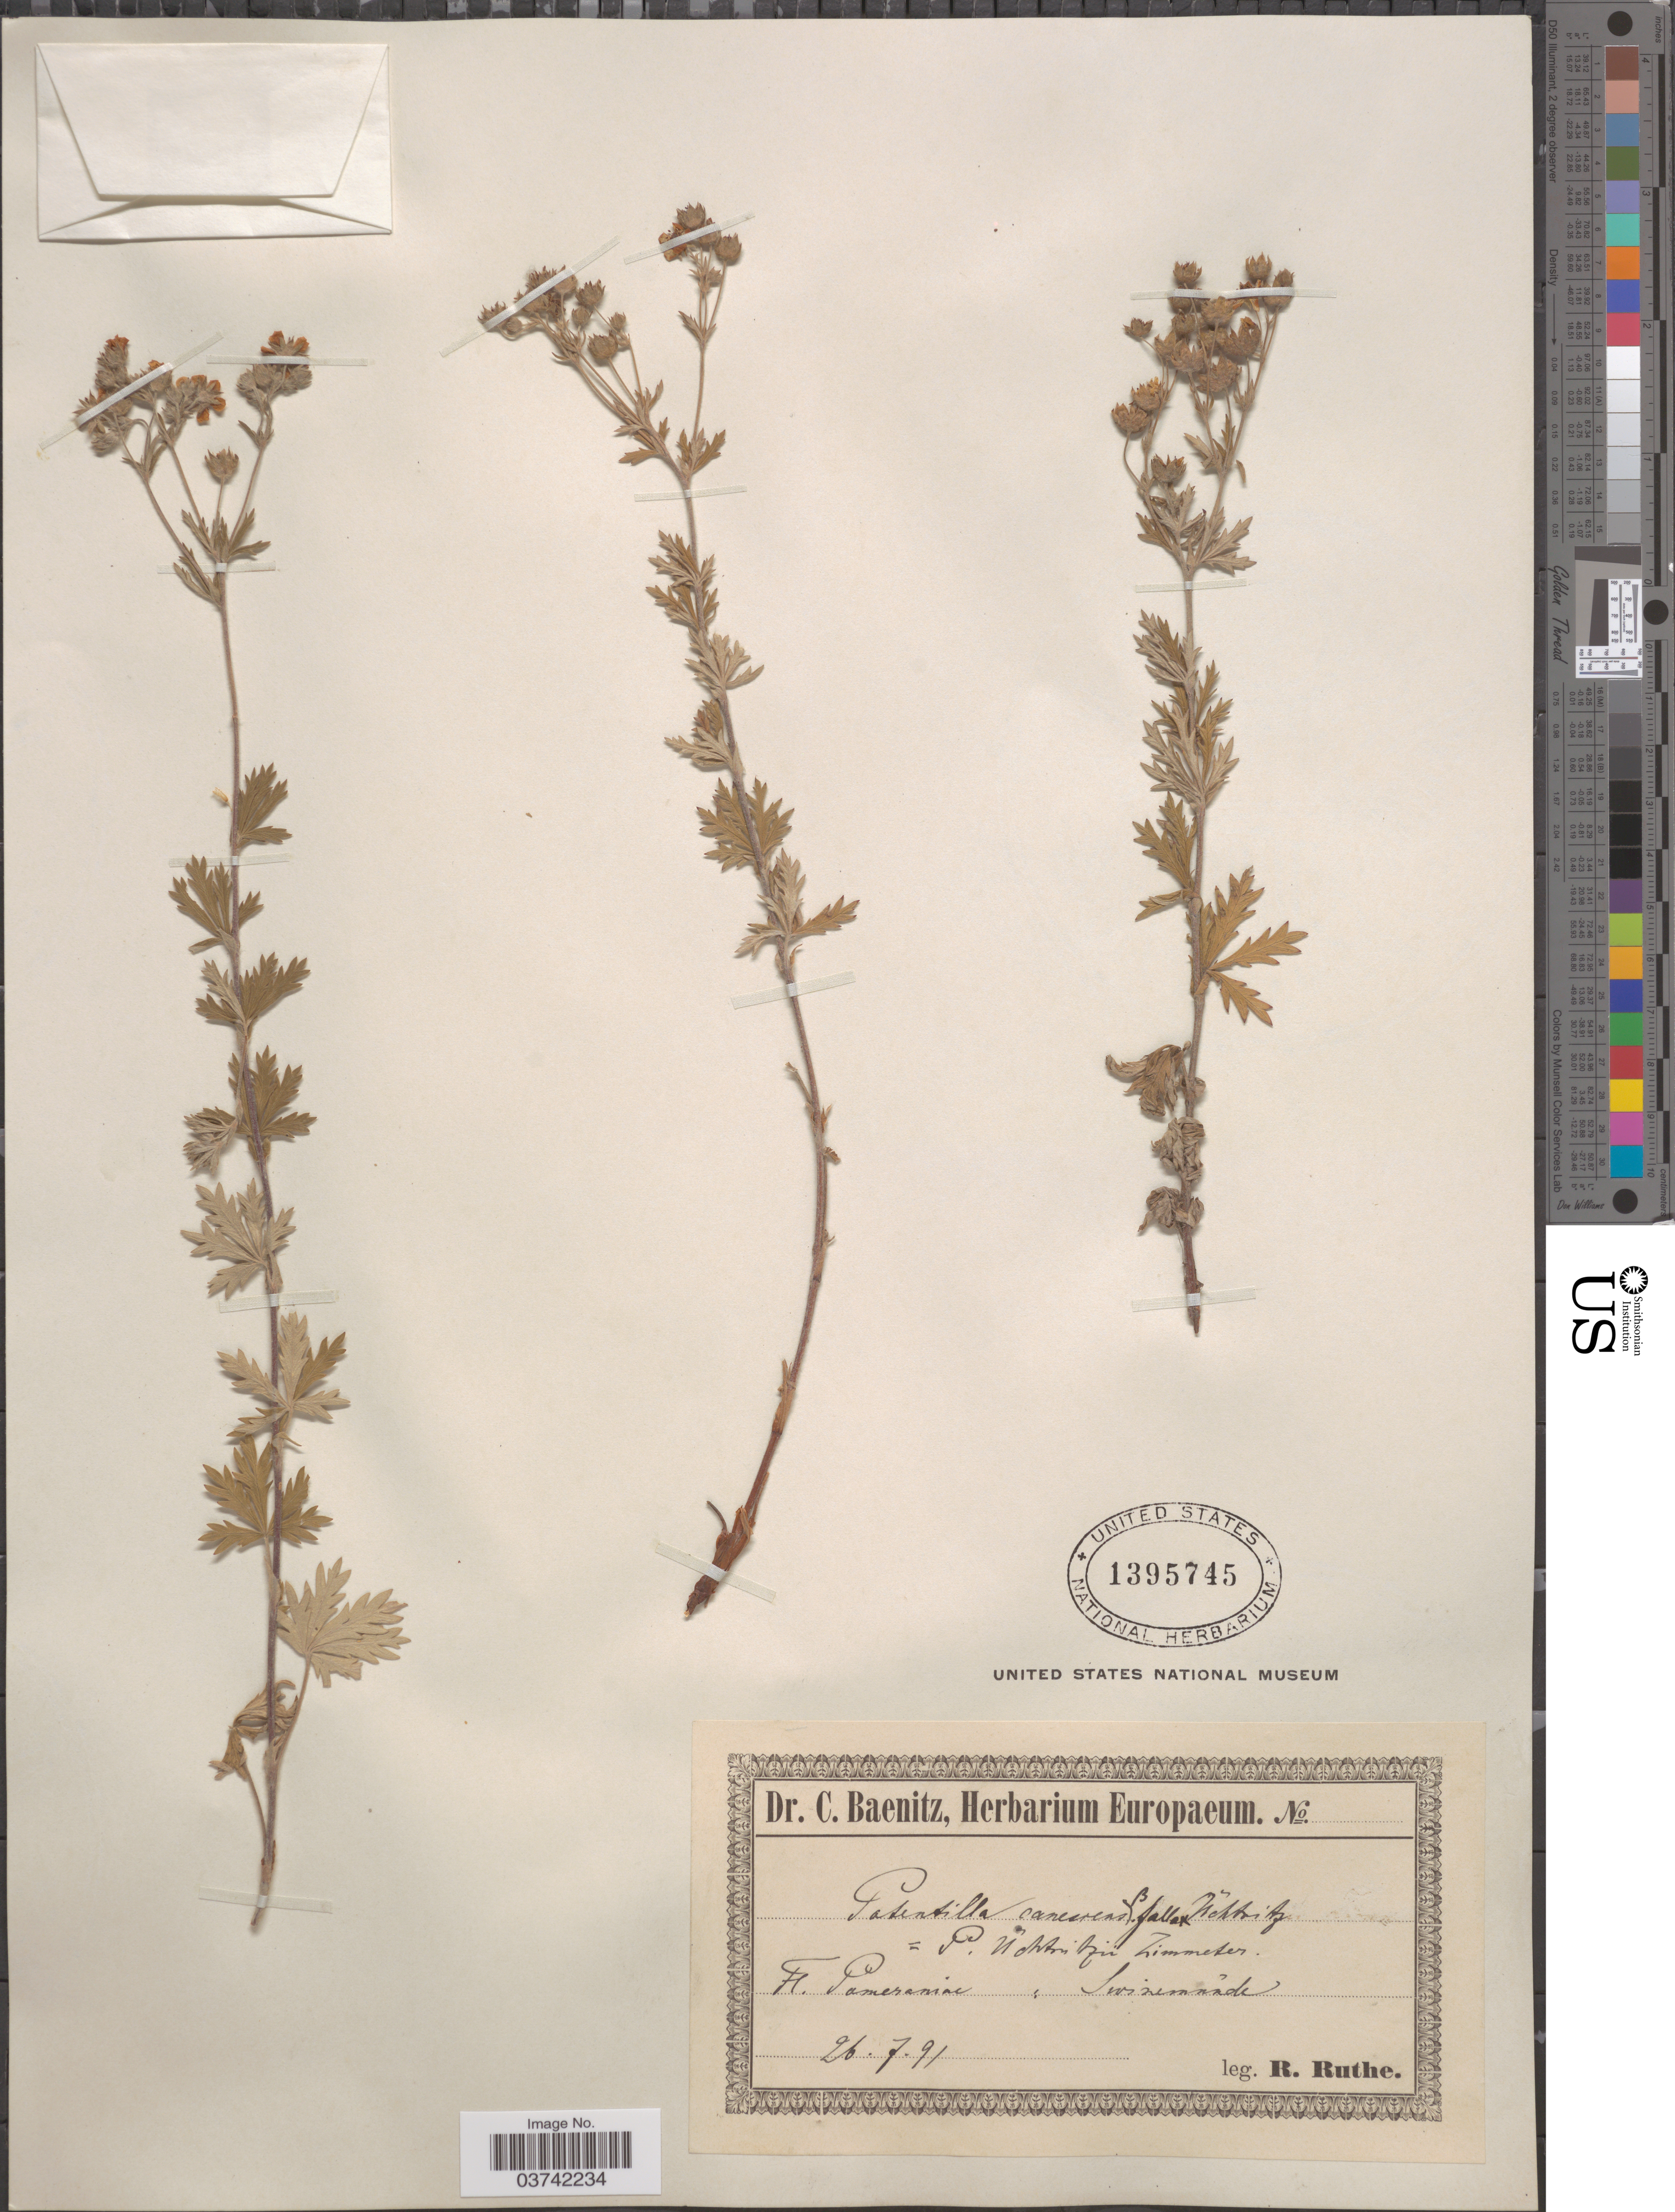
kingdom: Plantae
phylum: Tracheophyta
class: Magnoliopsida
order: Rosales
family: Rosaceae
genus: Potentilla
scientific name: Potentilla canescens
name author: Besser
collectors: R. Ruthe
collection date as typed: Transcribed d/m/y: 26/7/91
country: Poland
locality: Pomeraniae: Swinemunde.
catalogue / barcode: US 1395745